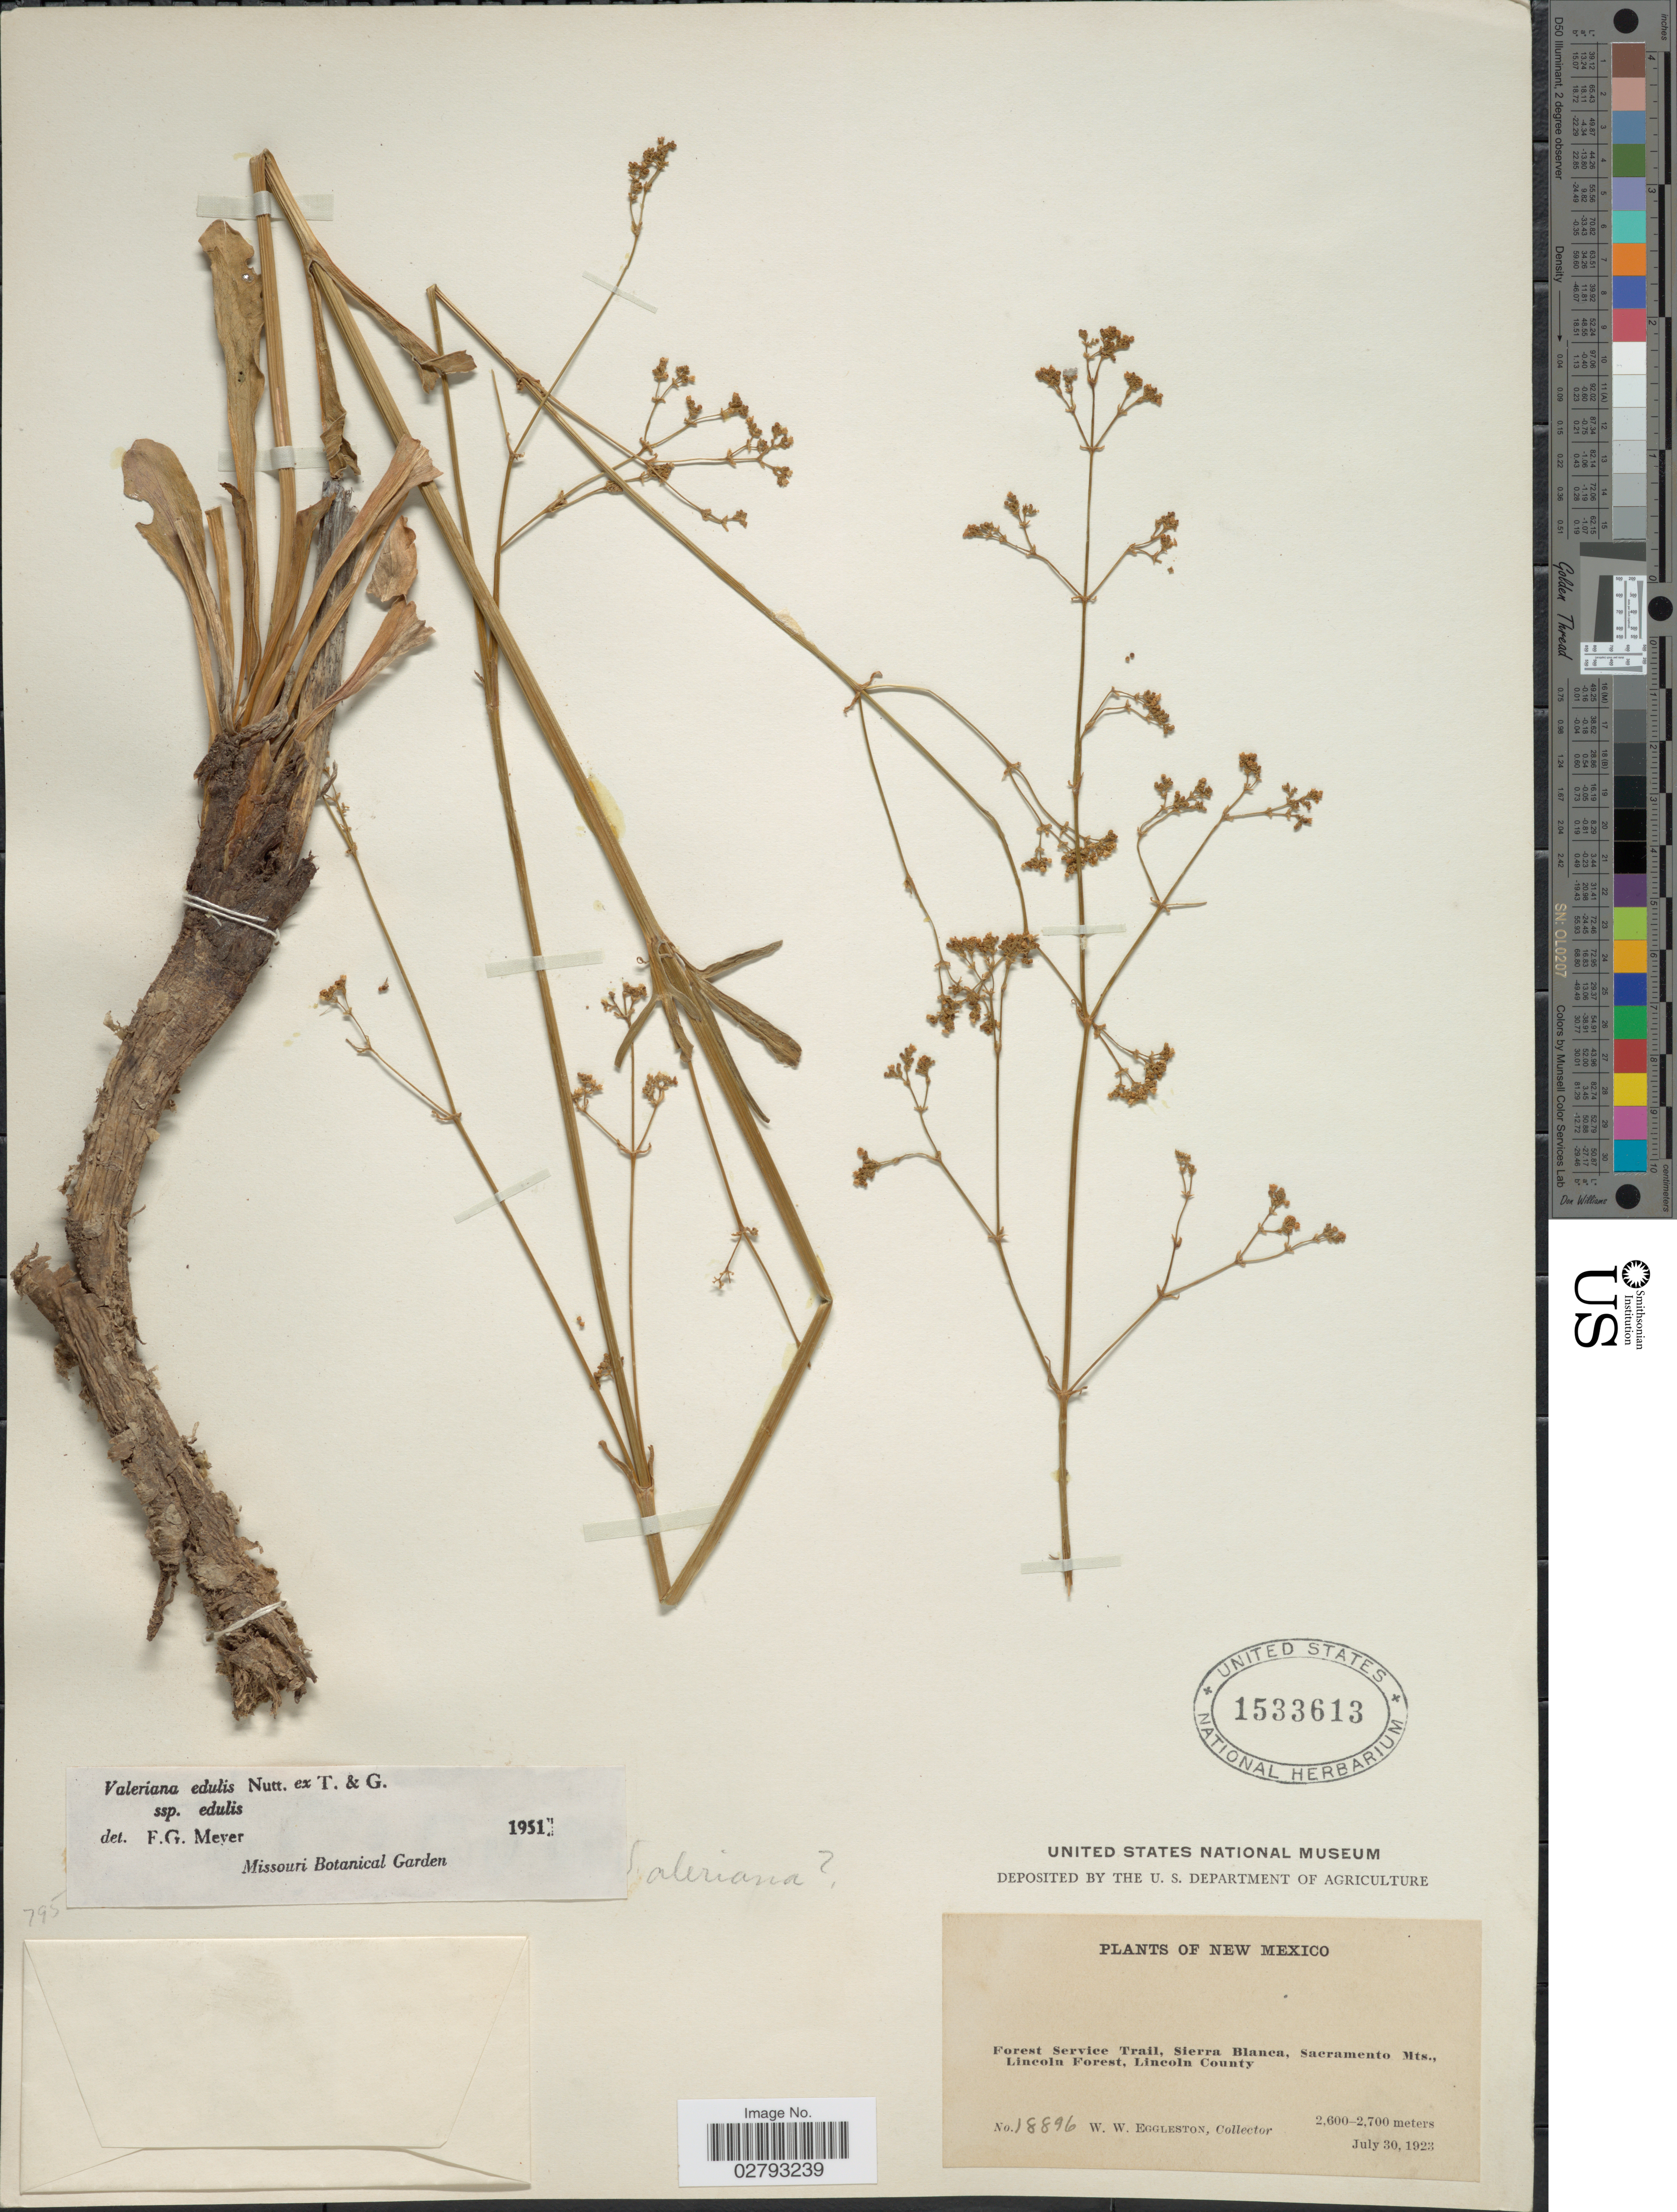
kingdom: Plantae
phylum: Tracheophyta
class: Magnoliopsida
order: Dipsacales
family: Caprifoliaceae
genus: Valeriana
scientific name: Valeriana edulis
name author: Nutt.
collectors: W. W. Eggleston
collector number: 18896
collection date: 1923-07-30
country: United States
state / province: New Mexico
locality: Forest Service Trail, Sierra Blanca, Sacramento Mts., Lincoln Forest, Lincoln County.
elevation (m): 2600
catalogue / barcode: US 1533613